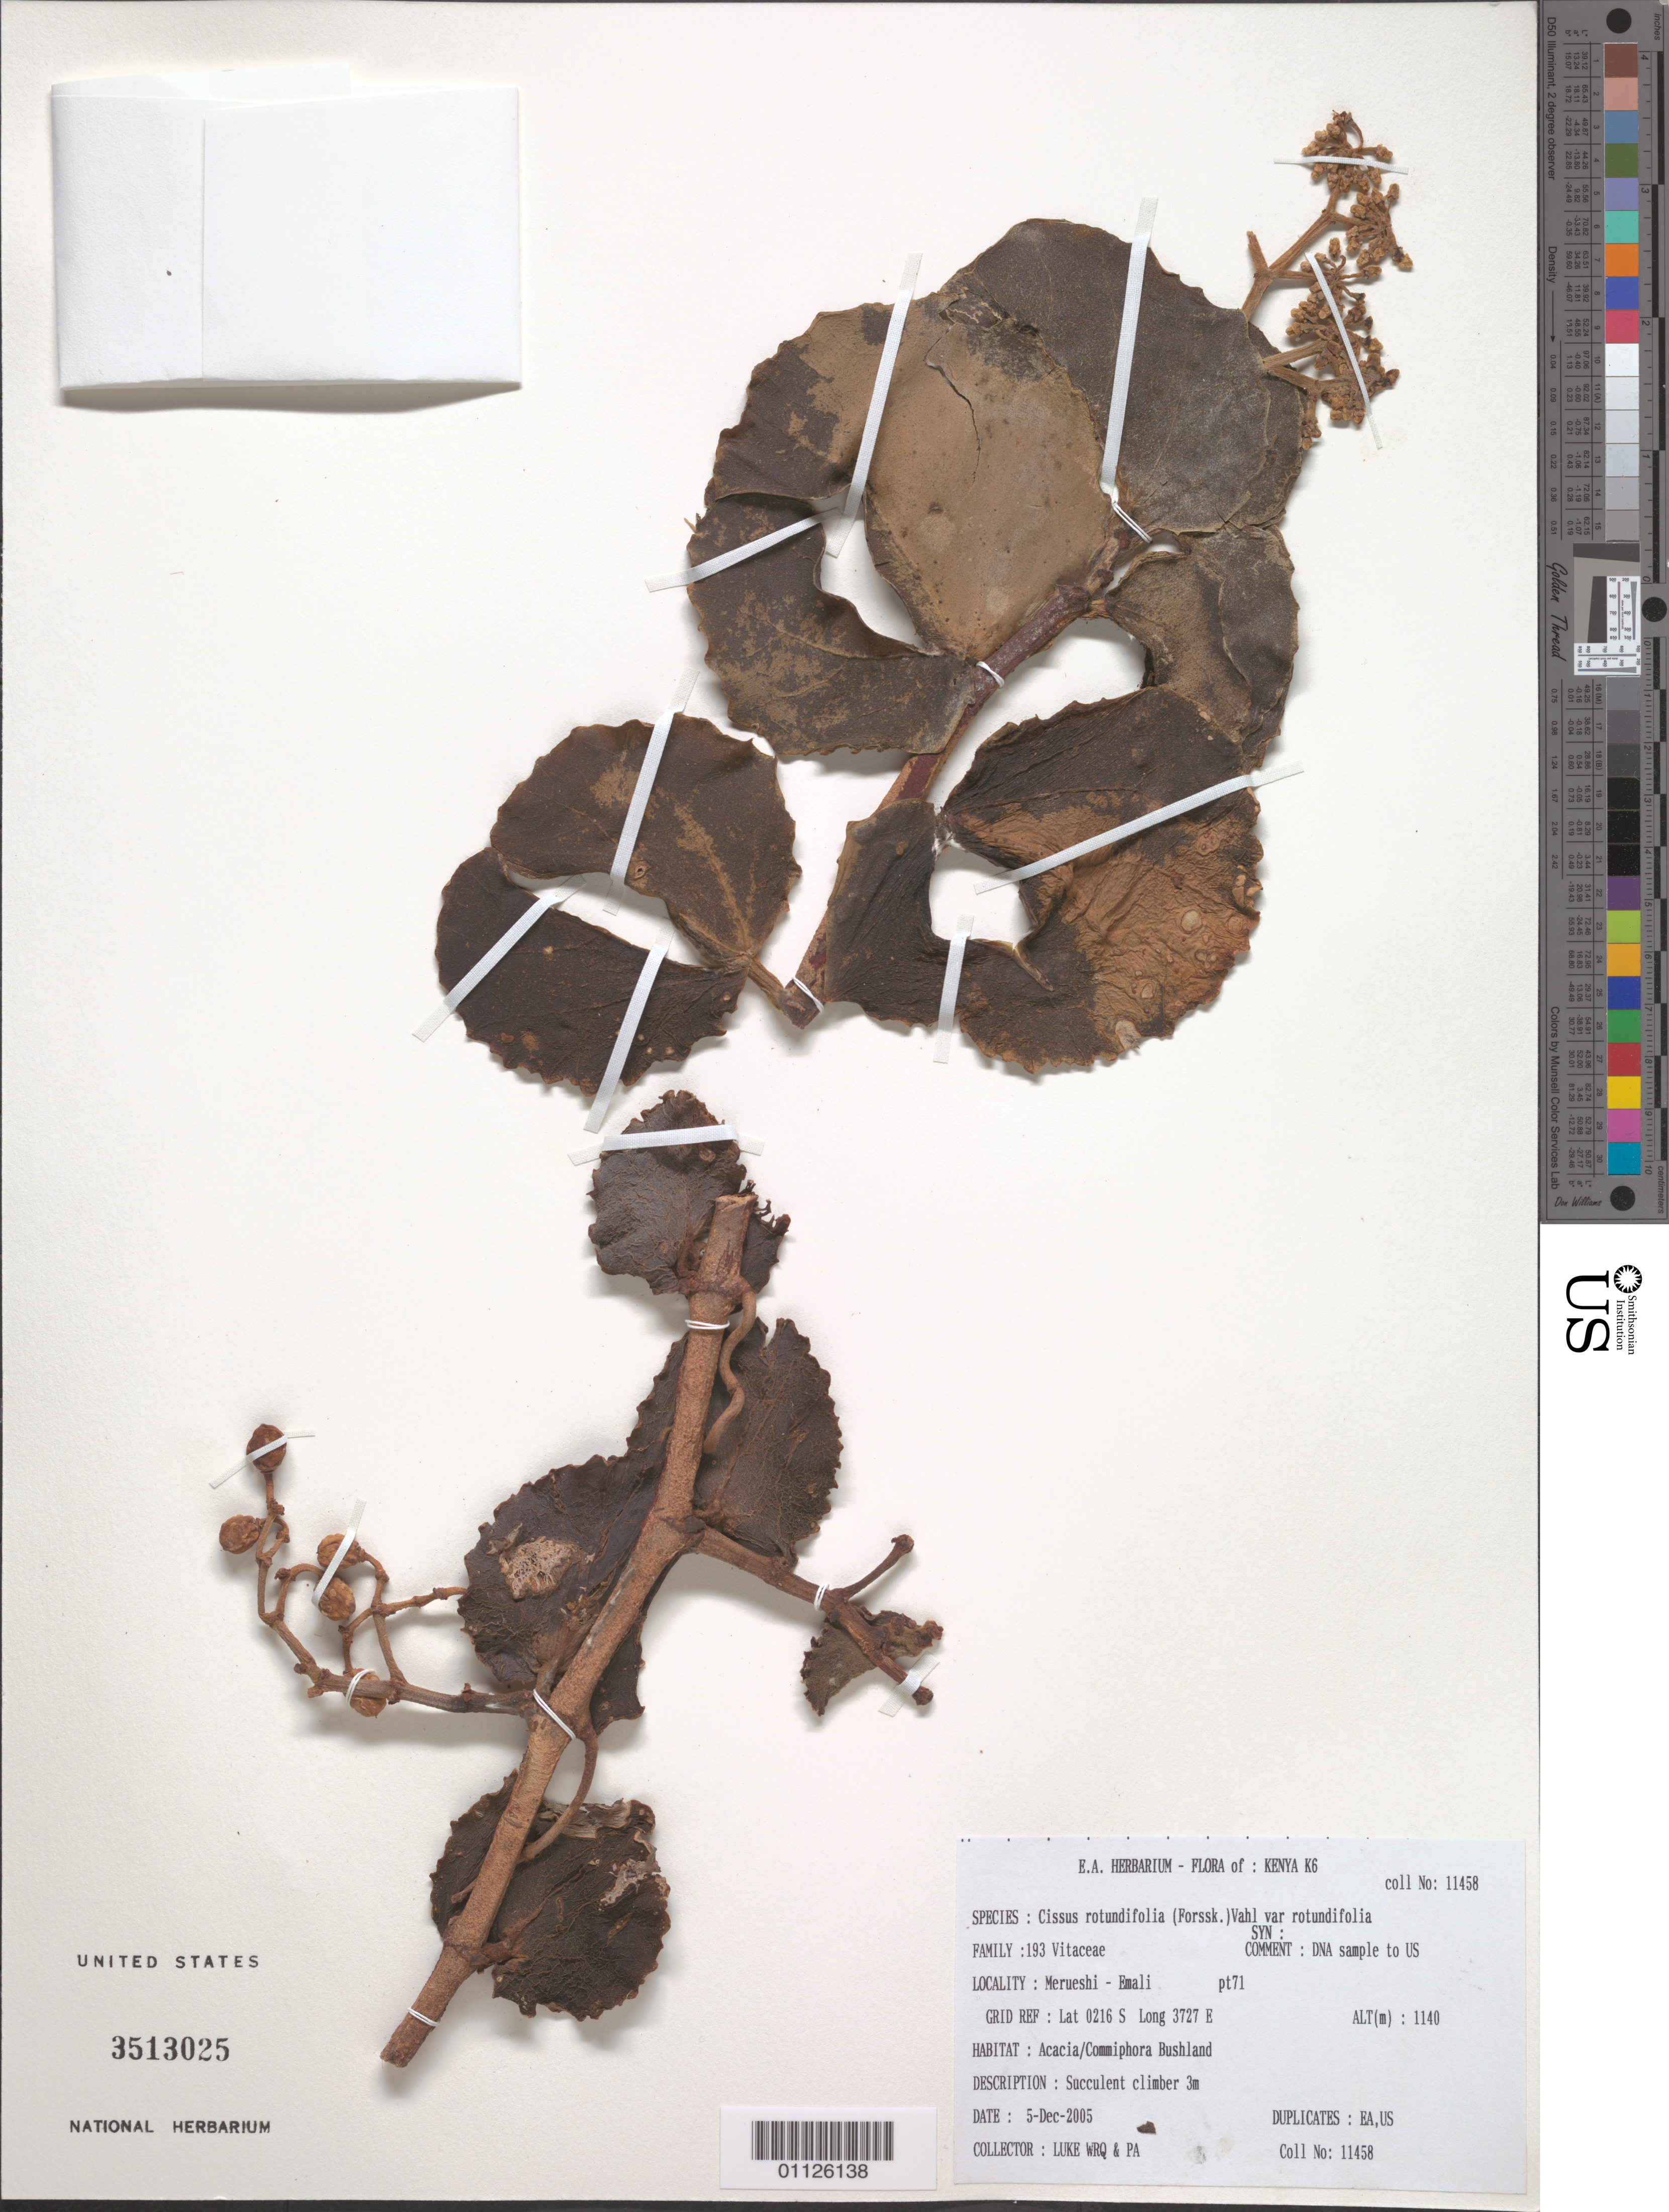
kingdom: Plantae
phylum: Tracheophyta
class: Magnoliopsida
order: Vitales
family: Vitaceae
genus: Cissus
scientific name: Cissus rotundifolia var. rotundifolia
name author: (Forssk.) Vahl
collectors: Q. Luke & P. Luke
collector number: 11458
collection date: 2005-12-05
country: Kenya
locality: Merueshi - Emali. Pt 71.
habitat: Succulent climber.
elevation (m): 1140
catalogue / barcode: US 3513025